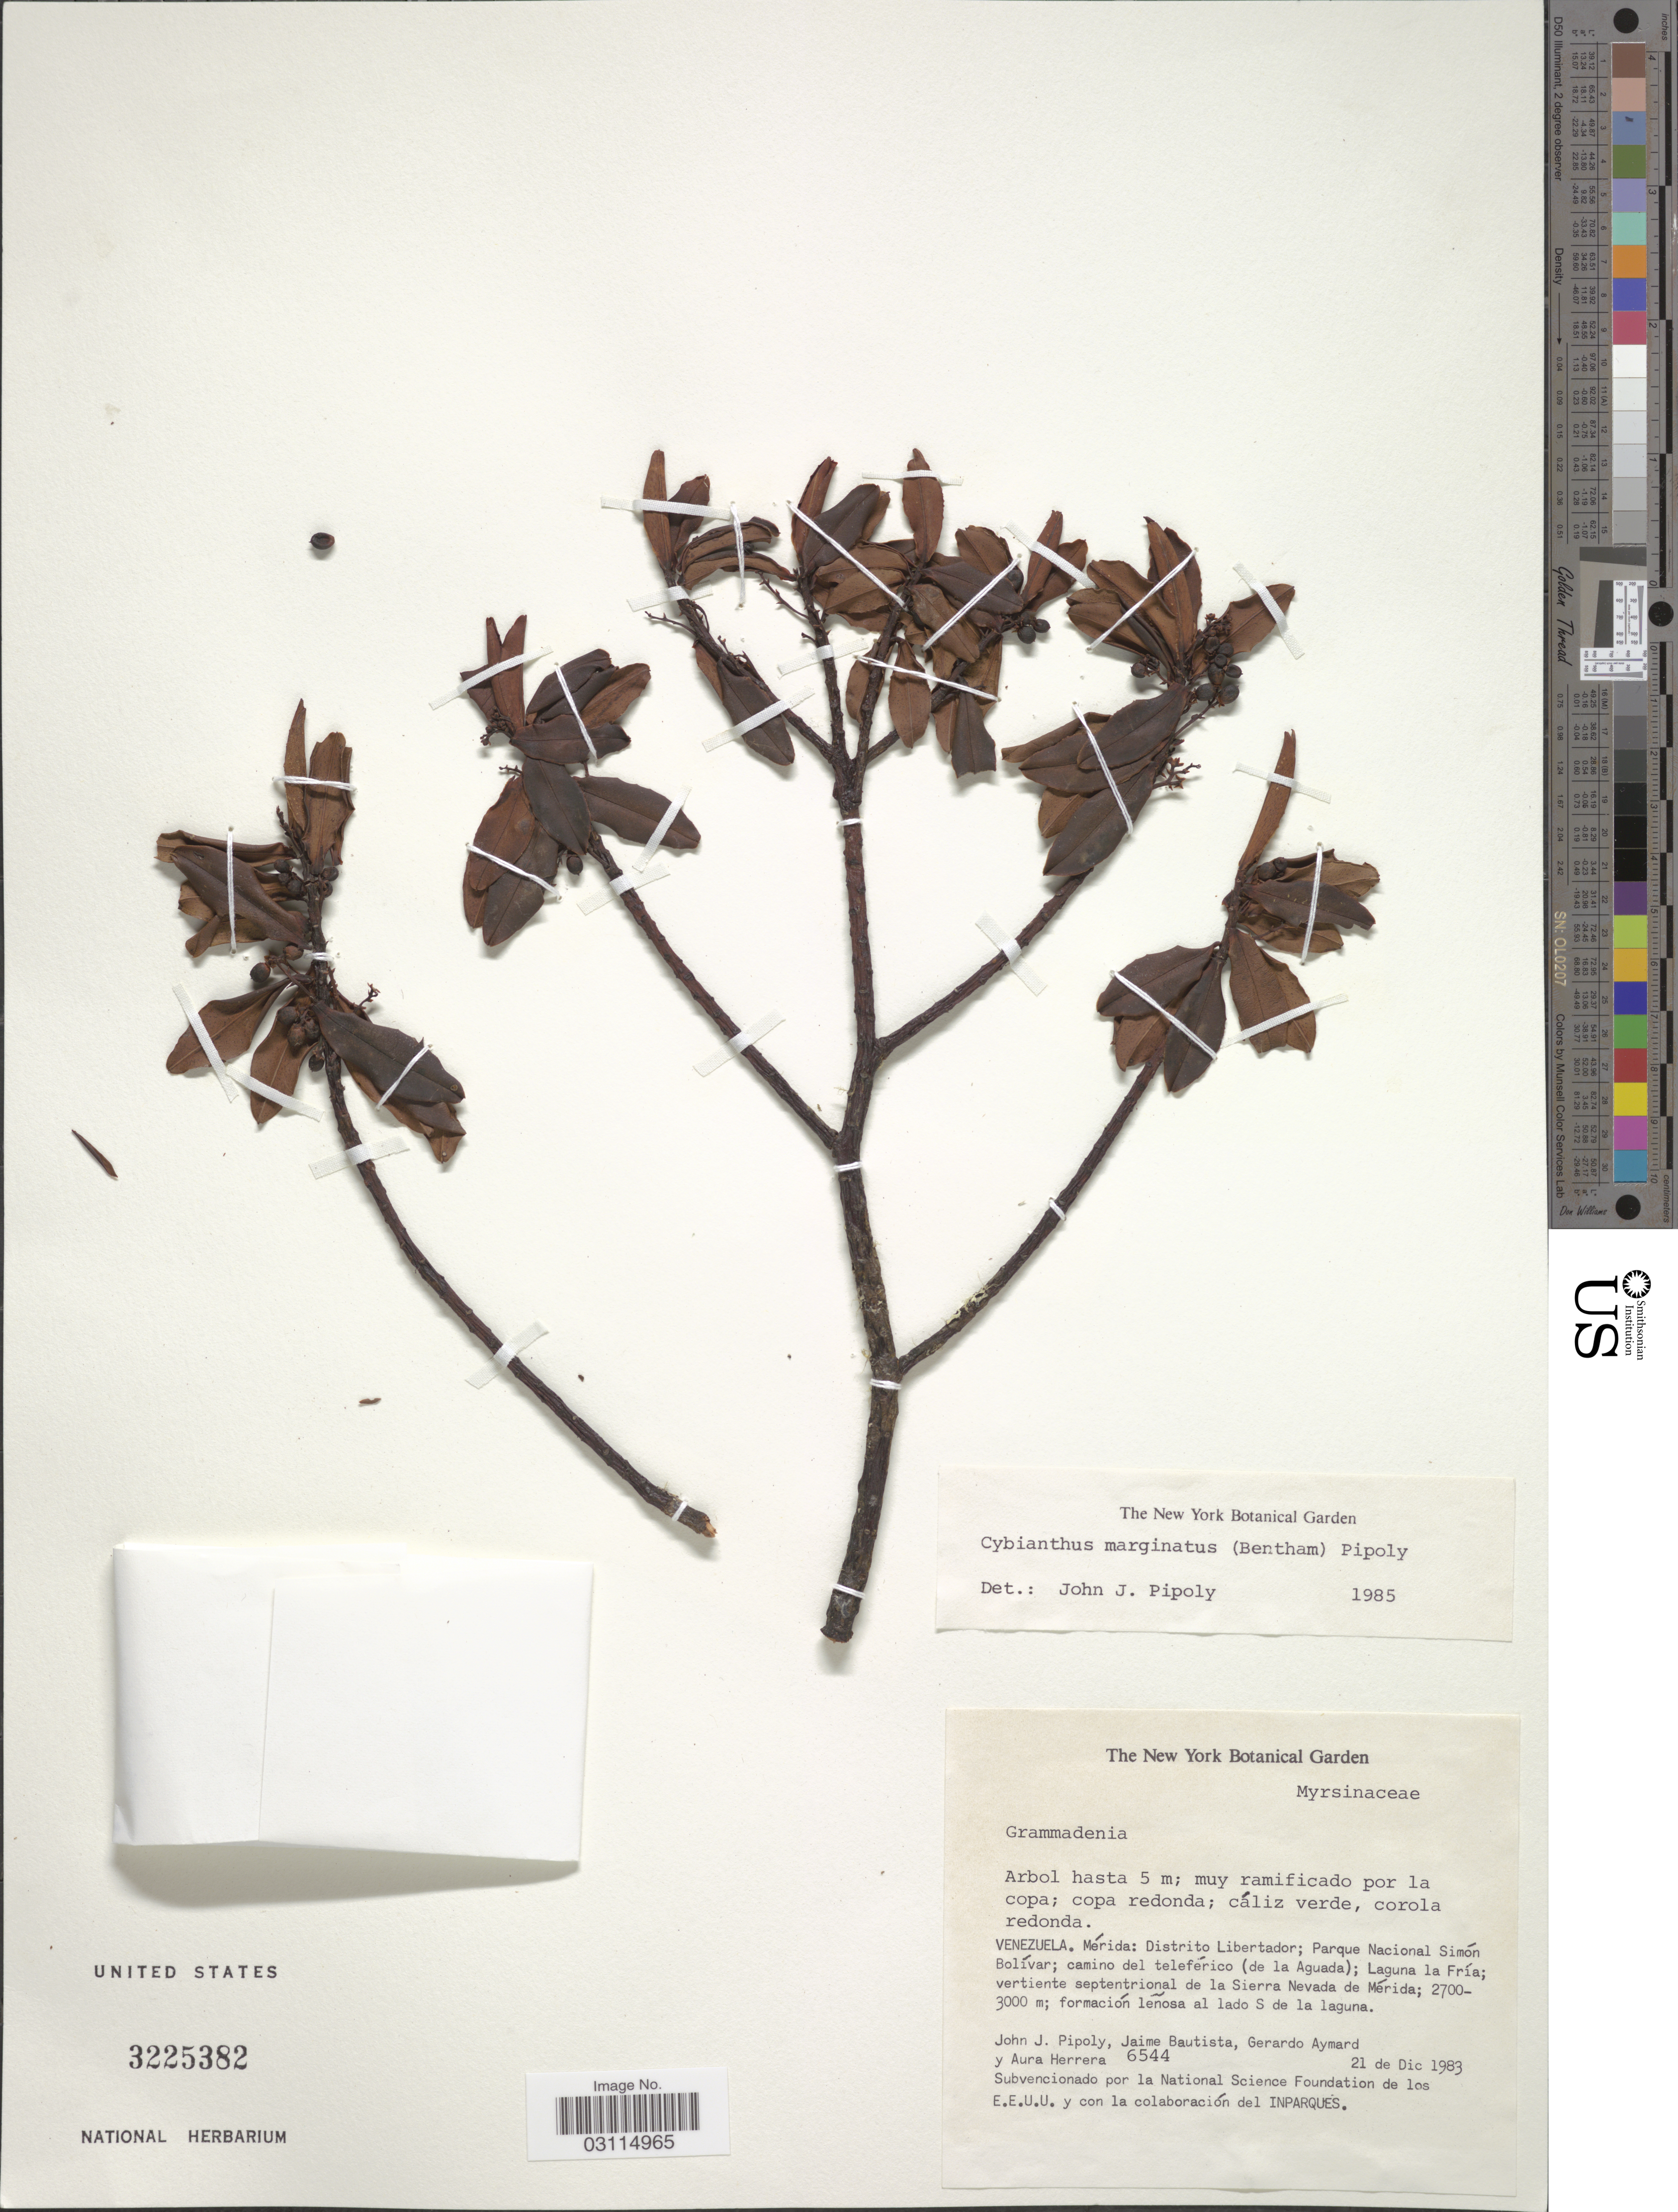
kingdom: Plantae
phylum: Tracheophyta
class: Magnoliopsida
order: Ericales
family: Primulaceae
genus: Cybianthus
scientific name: Cybianthus marginatus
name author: (Benth.) Pipoly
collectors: J. J. Pipoly, J. A. Bautista B., G. A. Aymard & A. Herrera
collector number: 6544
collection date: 1983-12-21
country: Venezuela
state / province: Mérida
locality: Distrito Libertador; Parque Nacional Simón Bolívar; camino del teleférico (de la Aguada); Laguna la Fría; vertiente septentrional de la Sierra Nevada de Mérida. Formación leñosa al lado S de la laguna.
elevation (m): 2700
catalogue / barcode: US 3225382